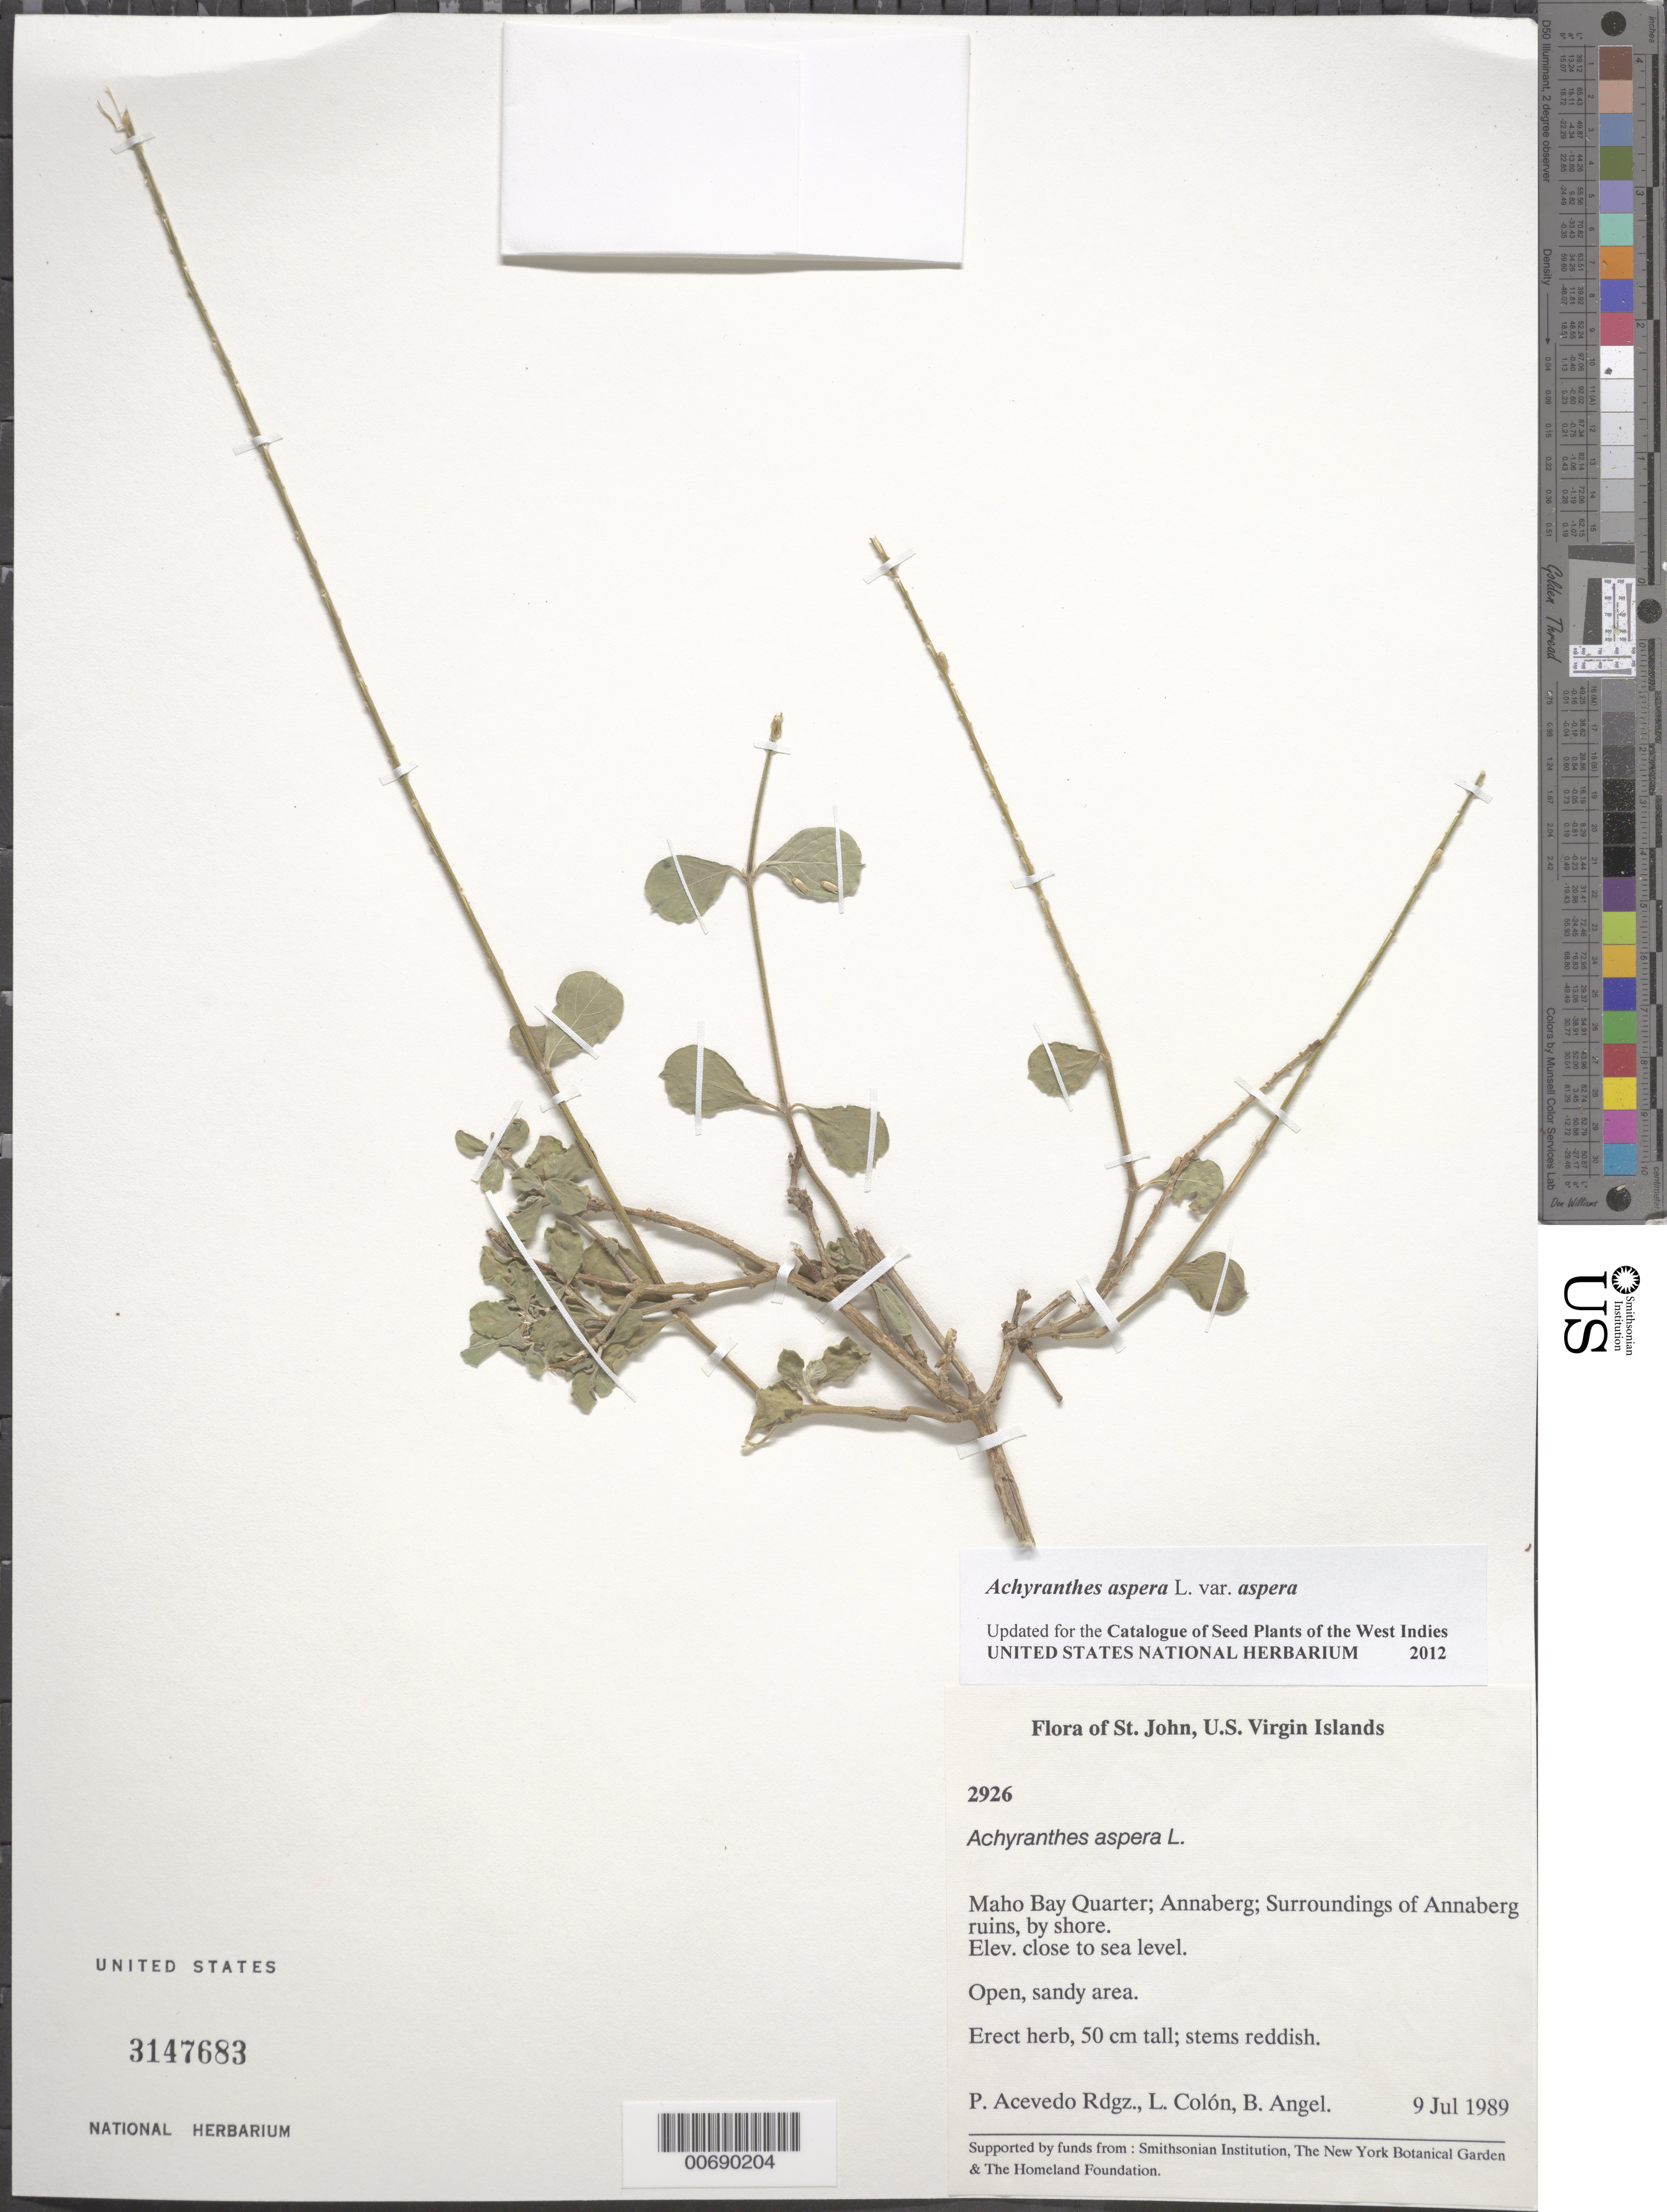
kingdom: Plantae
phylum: Tracheophyta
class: Magnoliopsida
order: Caryophyllales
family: Amaranthaceae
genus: Achyranthes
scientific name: Achyranthes aspera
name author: L.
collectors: P. Acevedo-Rodr., L. Colon & Bobbi Angell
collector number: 2926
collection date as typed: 09 Jul 1989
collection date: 1989-07-09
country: U.S. Virgin Islands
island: St. John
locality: Annaberg ruins.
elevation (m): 15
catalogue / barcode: US 3147683